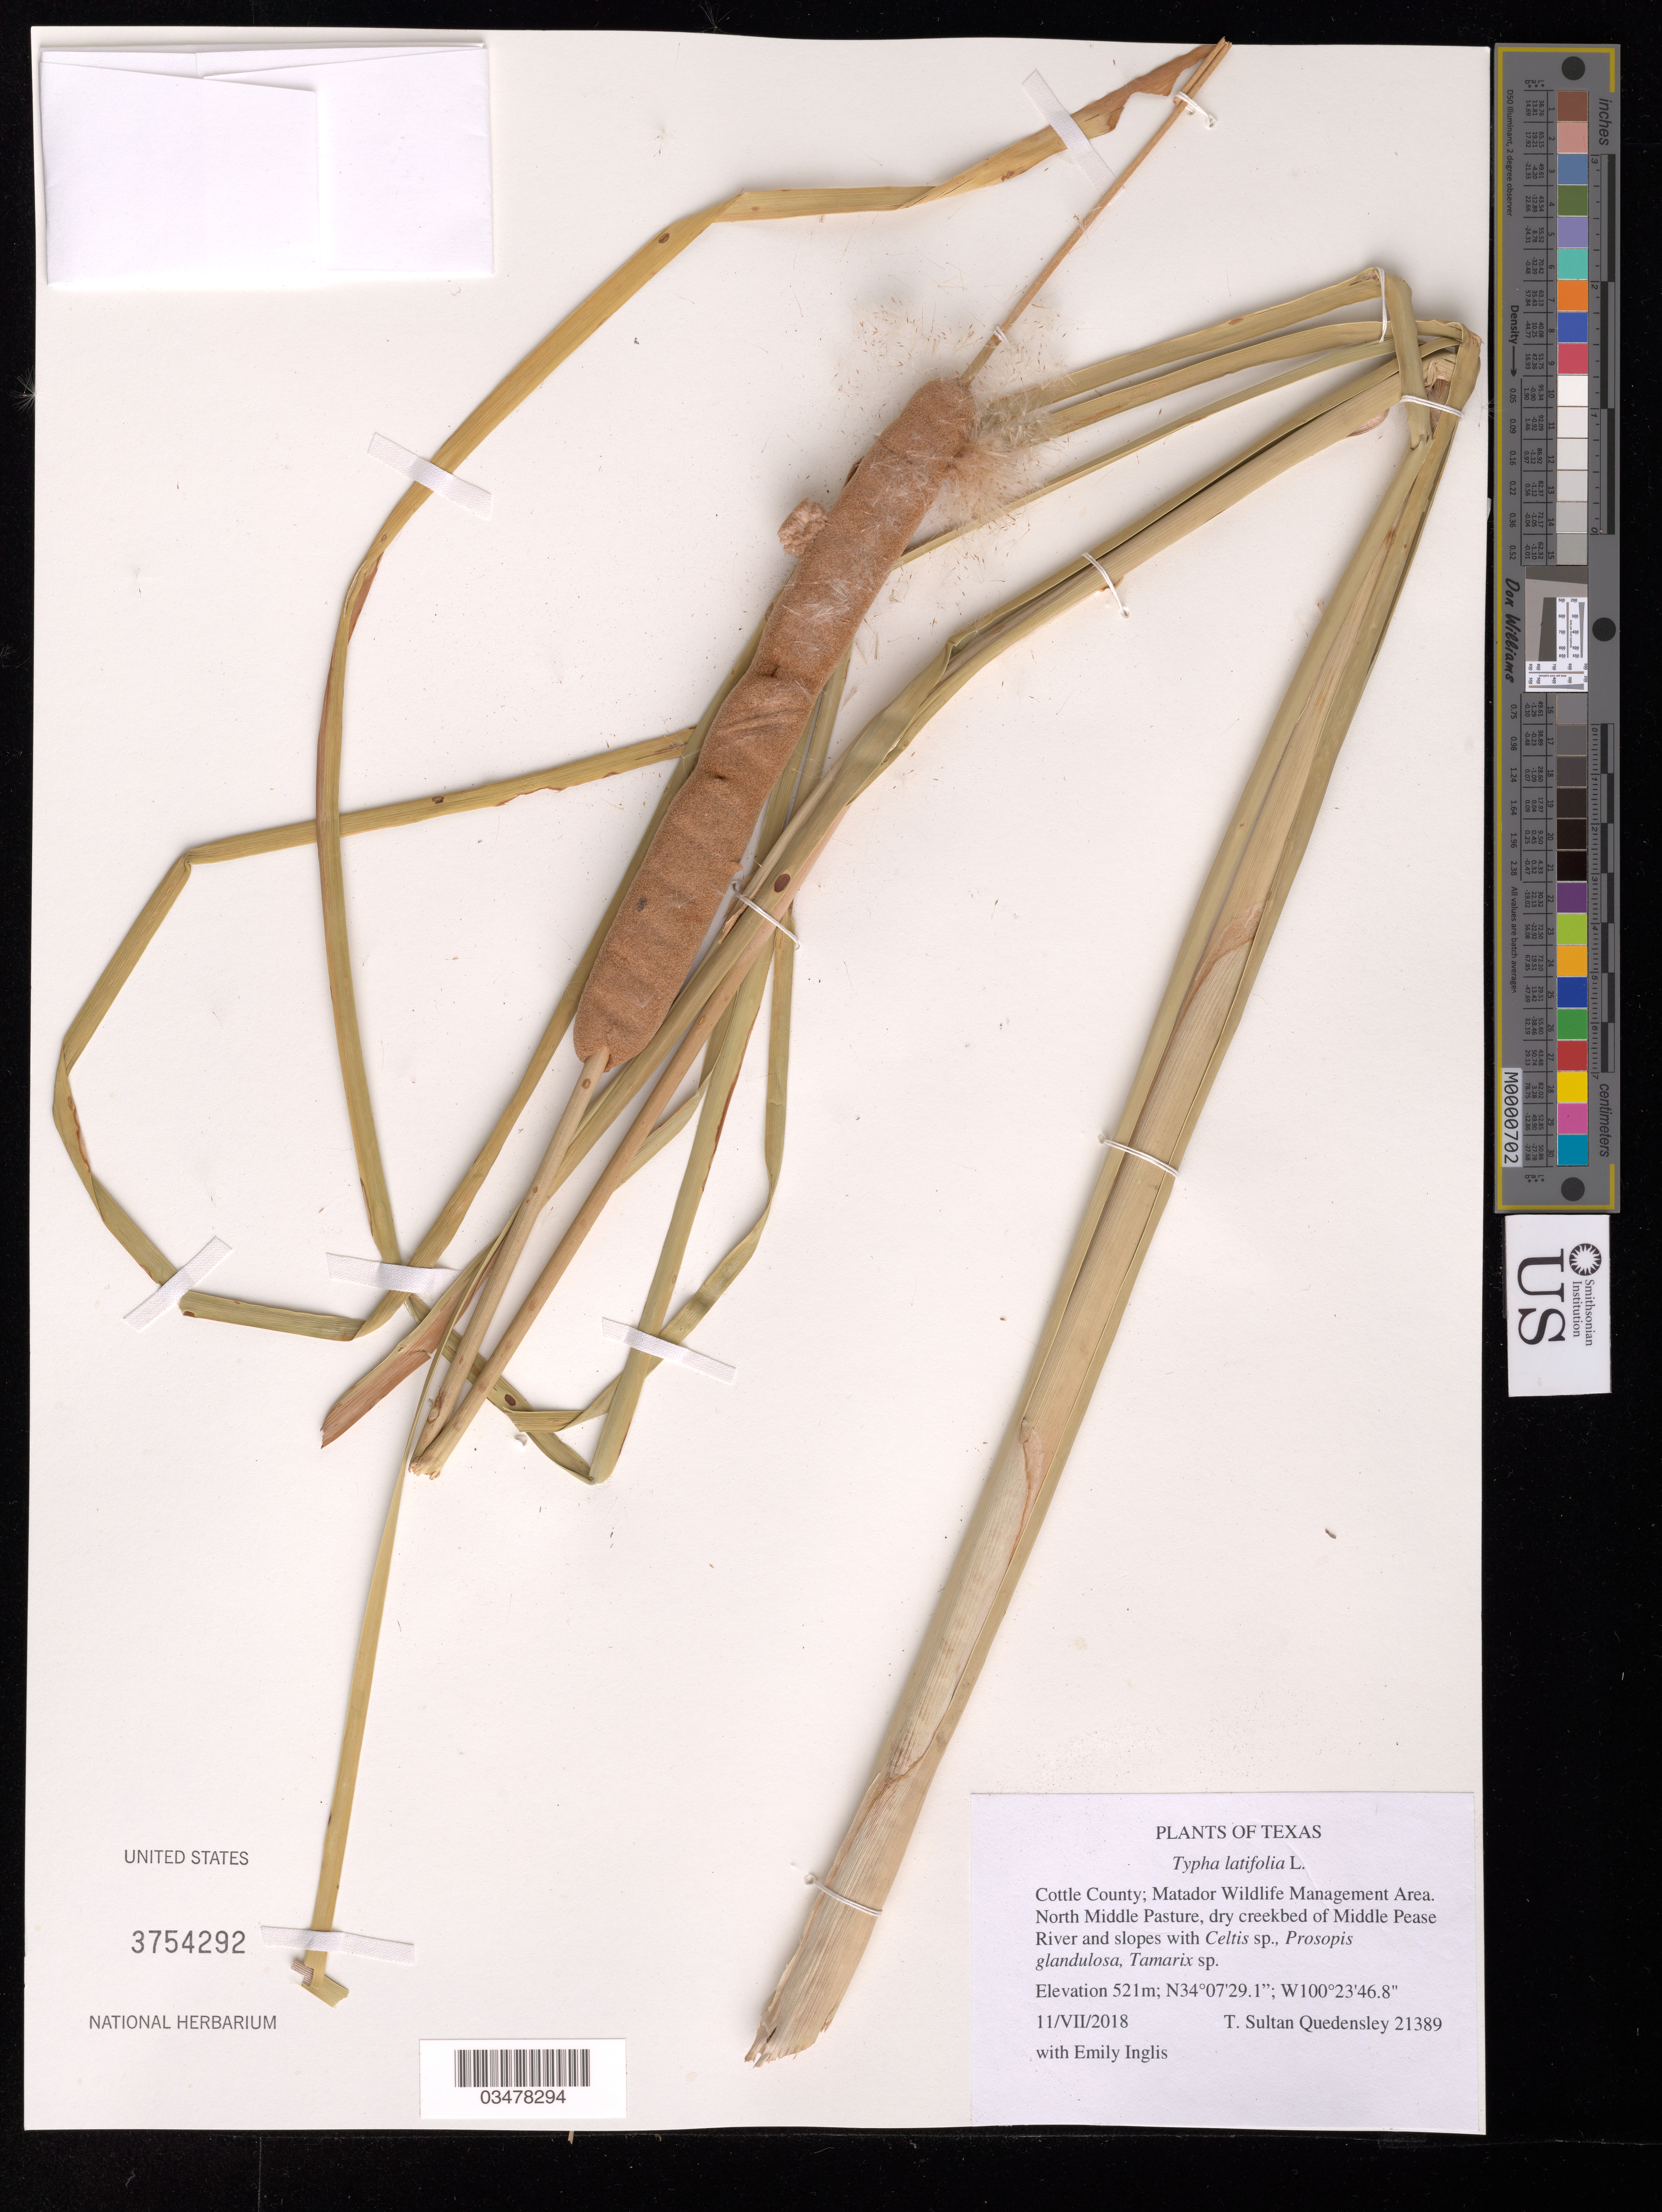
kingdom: Plantae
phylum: Tracheophyta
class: Liliopsida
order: Poales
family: Typhaceae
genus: Typha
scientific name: Typha latifolia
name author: L.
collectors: T. S. Quedensley & E. Inglis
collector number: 21389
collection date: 2018-07-11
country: United States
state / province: Texas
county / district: Cottle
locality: Matador Wildlife Management Area. North Middle Pasture, dry creekbed of Middle Pease River and slopes.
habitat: With Celtis sp., Prosopis glandulosa, Tamarix sp.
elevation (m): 521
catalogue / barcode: US 3754292